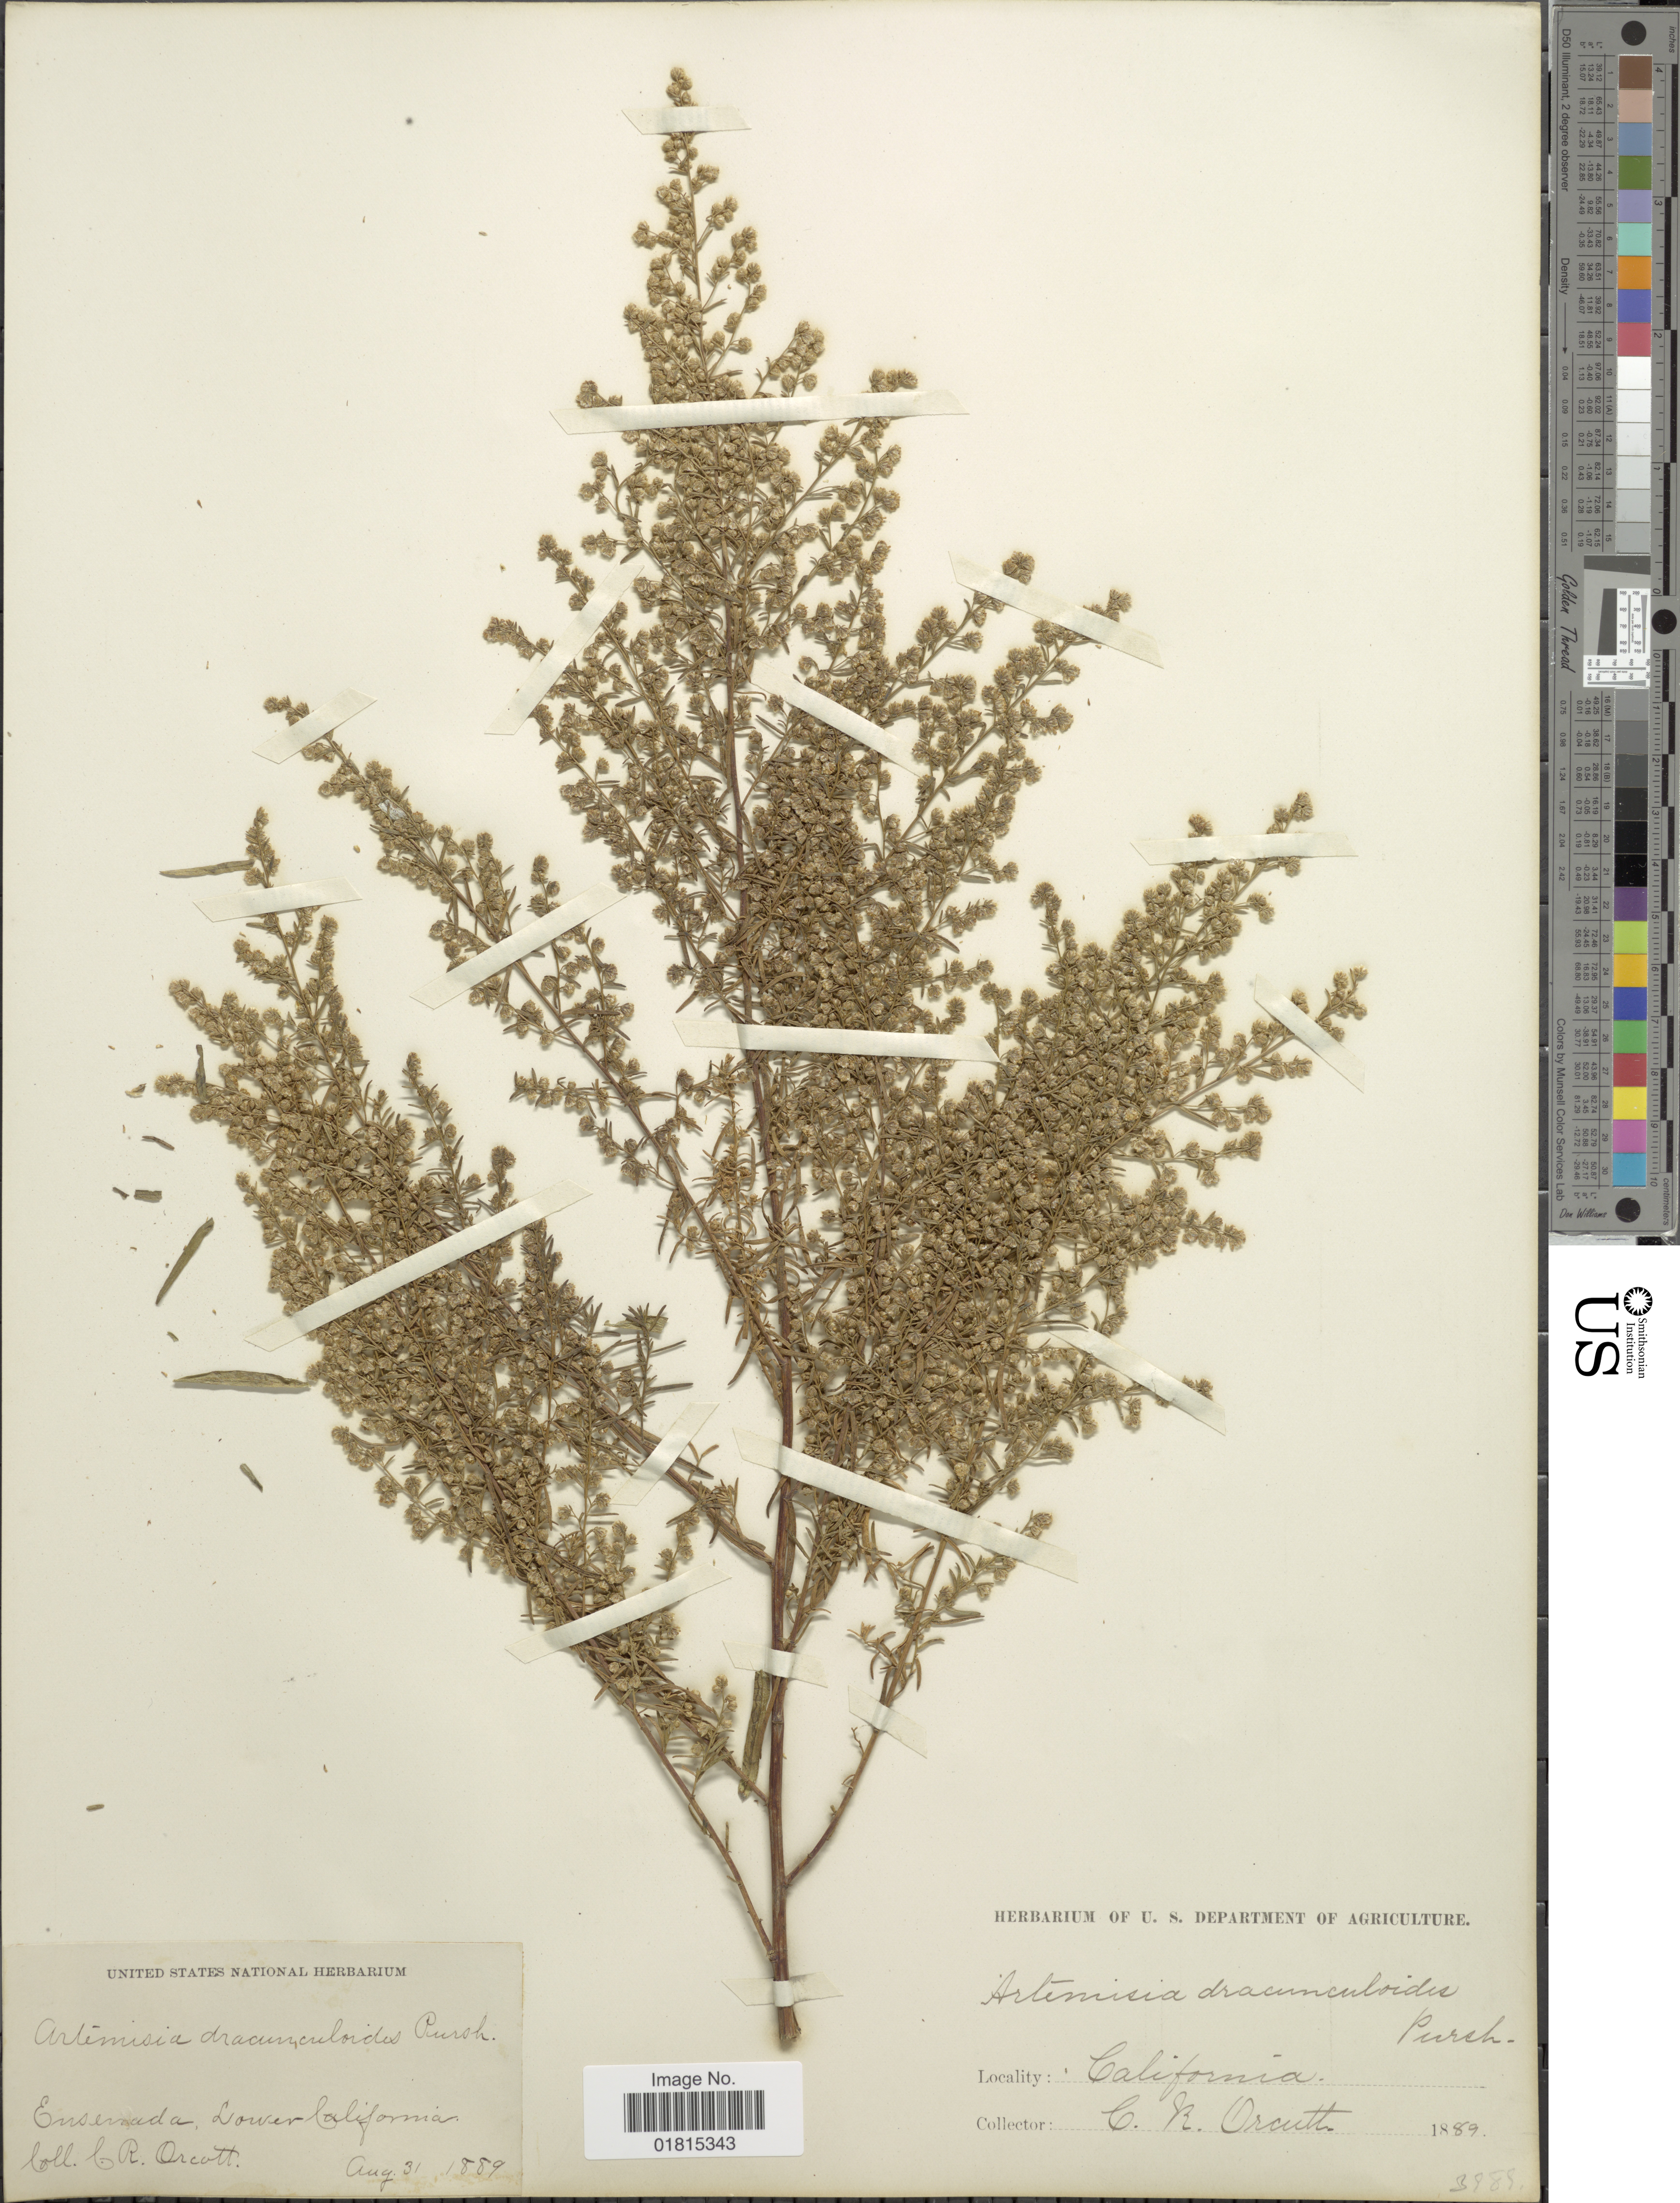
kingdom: Plantae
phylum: Tracheophyta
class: Magnoliopsida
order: Asterales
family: Asteraceae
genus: Artemisia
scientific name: Artemisia dracunculoides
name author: Pursh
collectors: C. R. Orcutt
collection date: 1889-08-31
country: United States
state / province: California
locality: Ensenada, Lower California